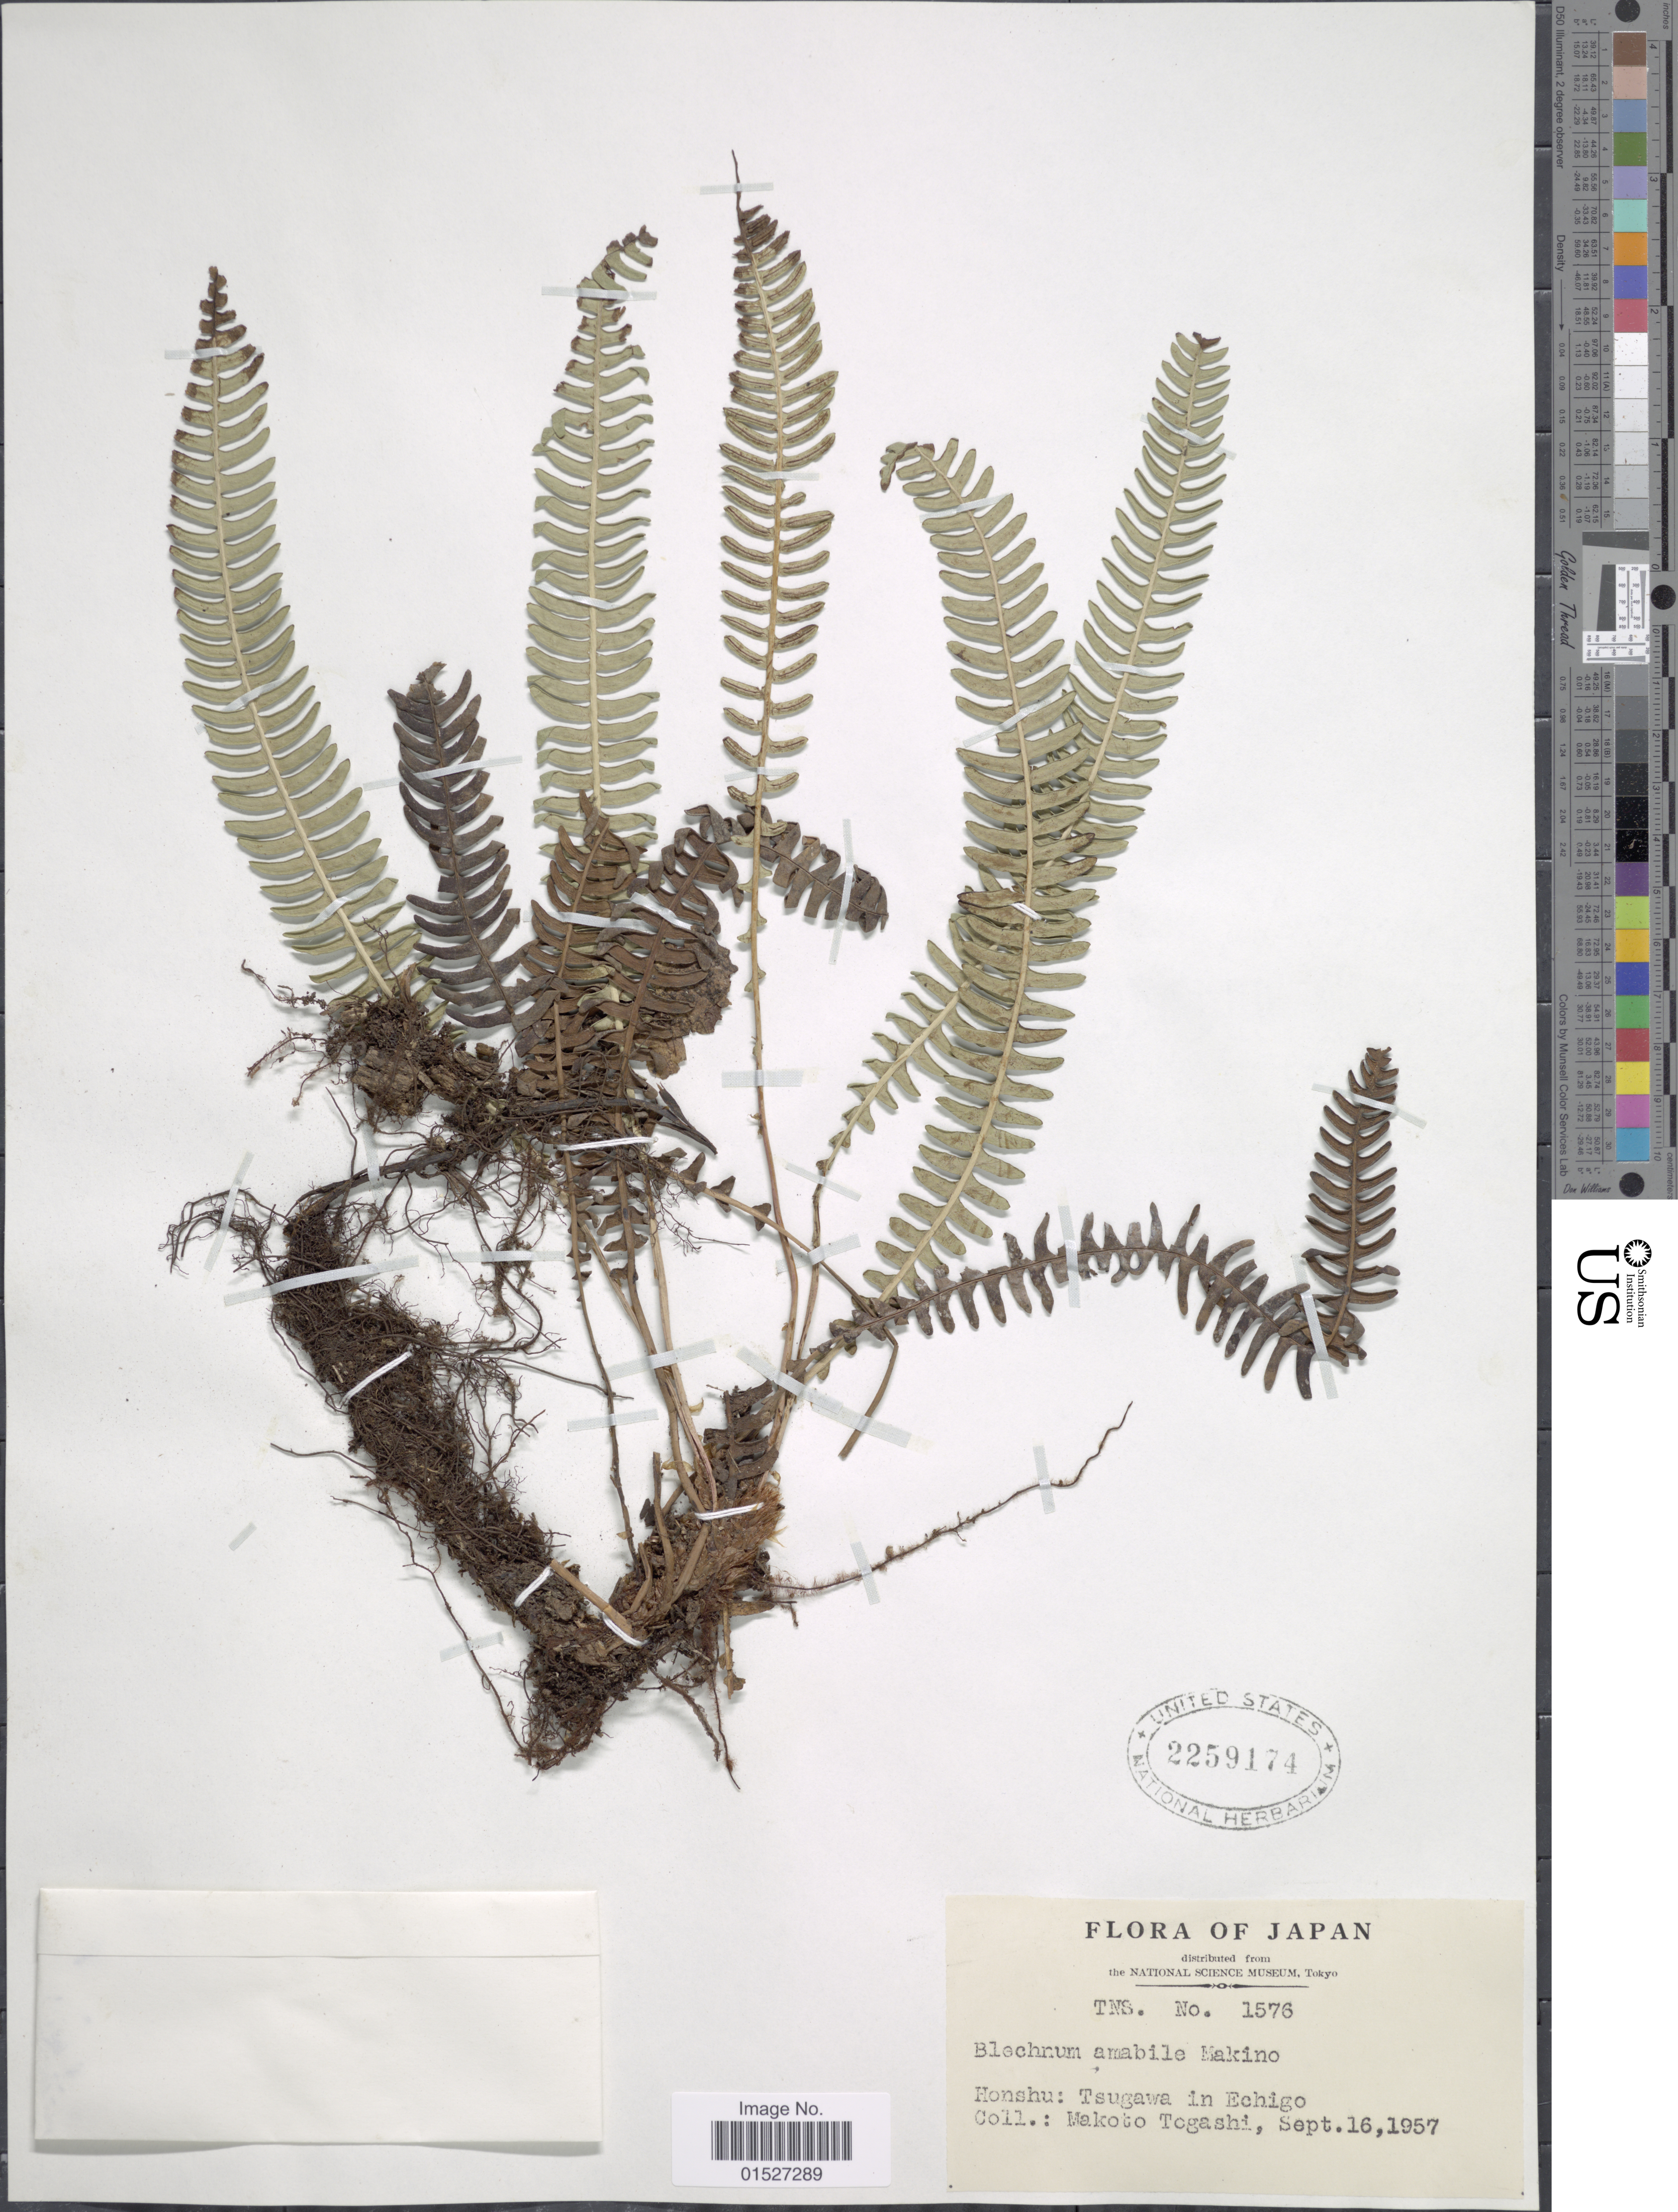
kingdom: Plantae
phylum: Tracheophyta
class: Polypodiopsida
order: Polypodiales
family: Blechnaceae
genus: Blechnum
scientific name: Blechnum amabile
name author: Makino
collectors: M. Togashi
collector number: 1576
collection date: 1957-09-16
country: Japan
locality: Honshu: Tsugawa in Echigo.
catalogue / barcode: US 2259174